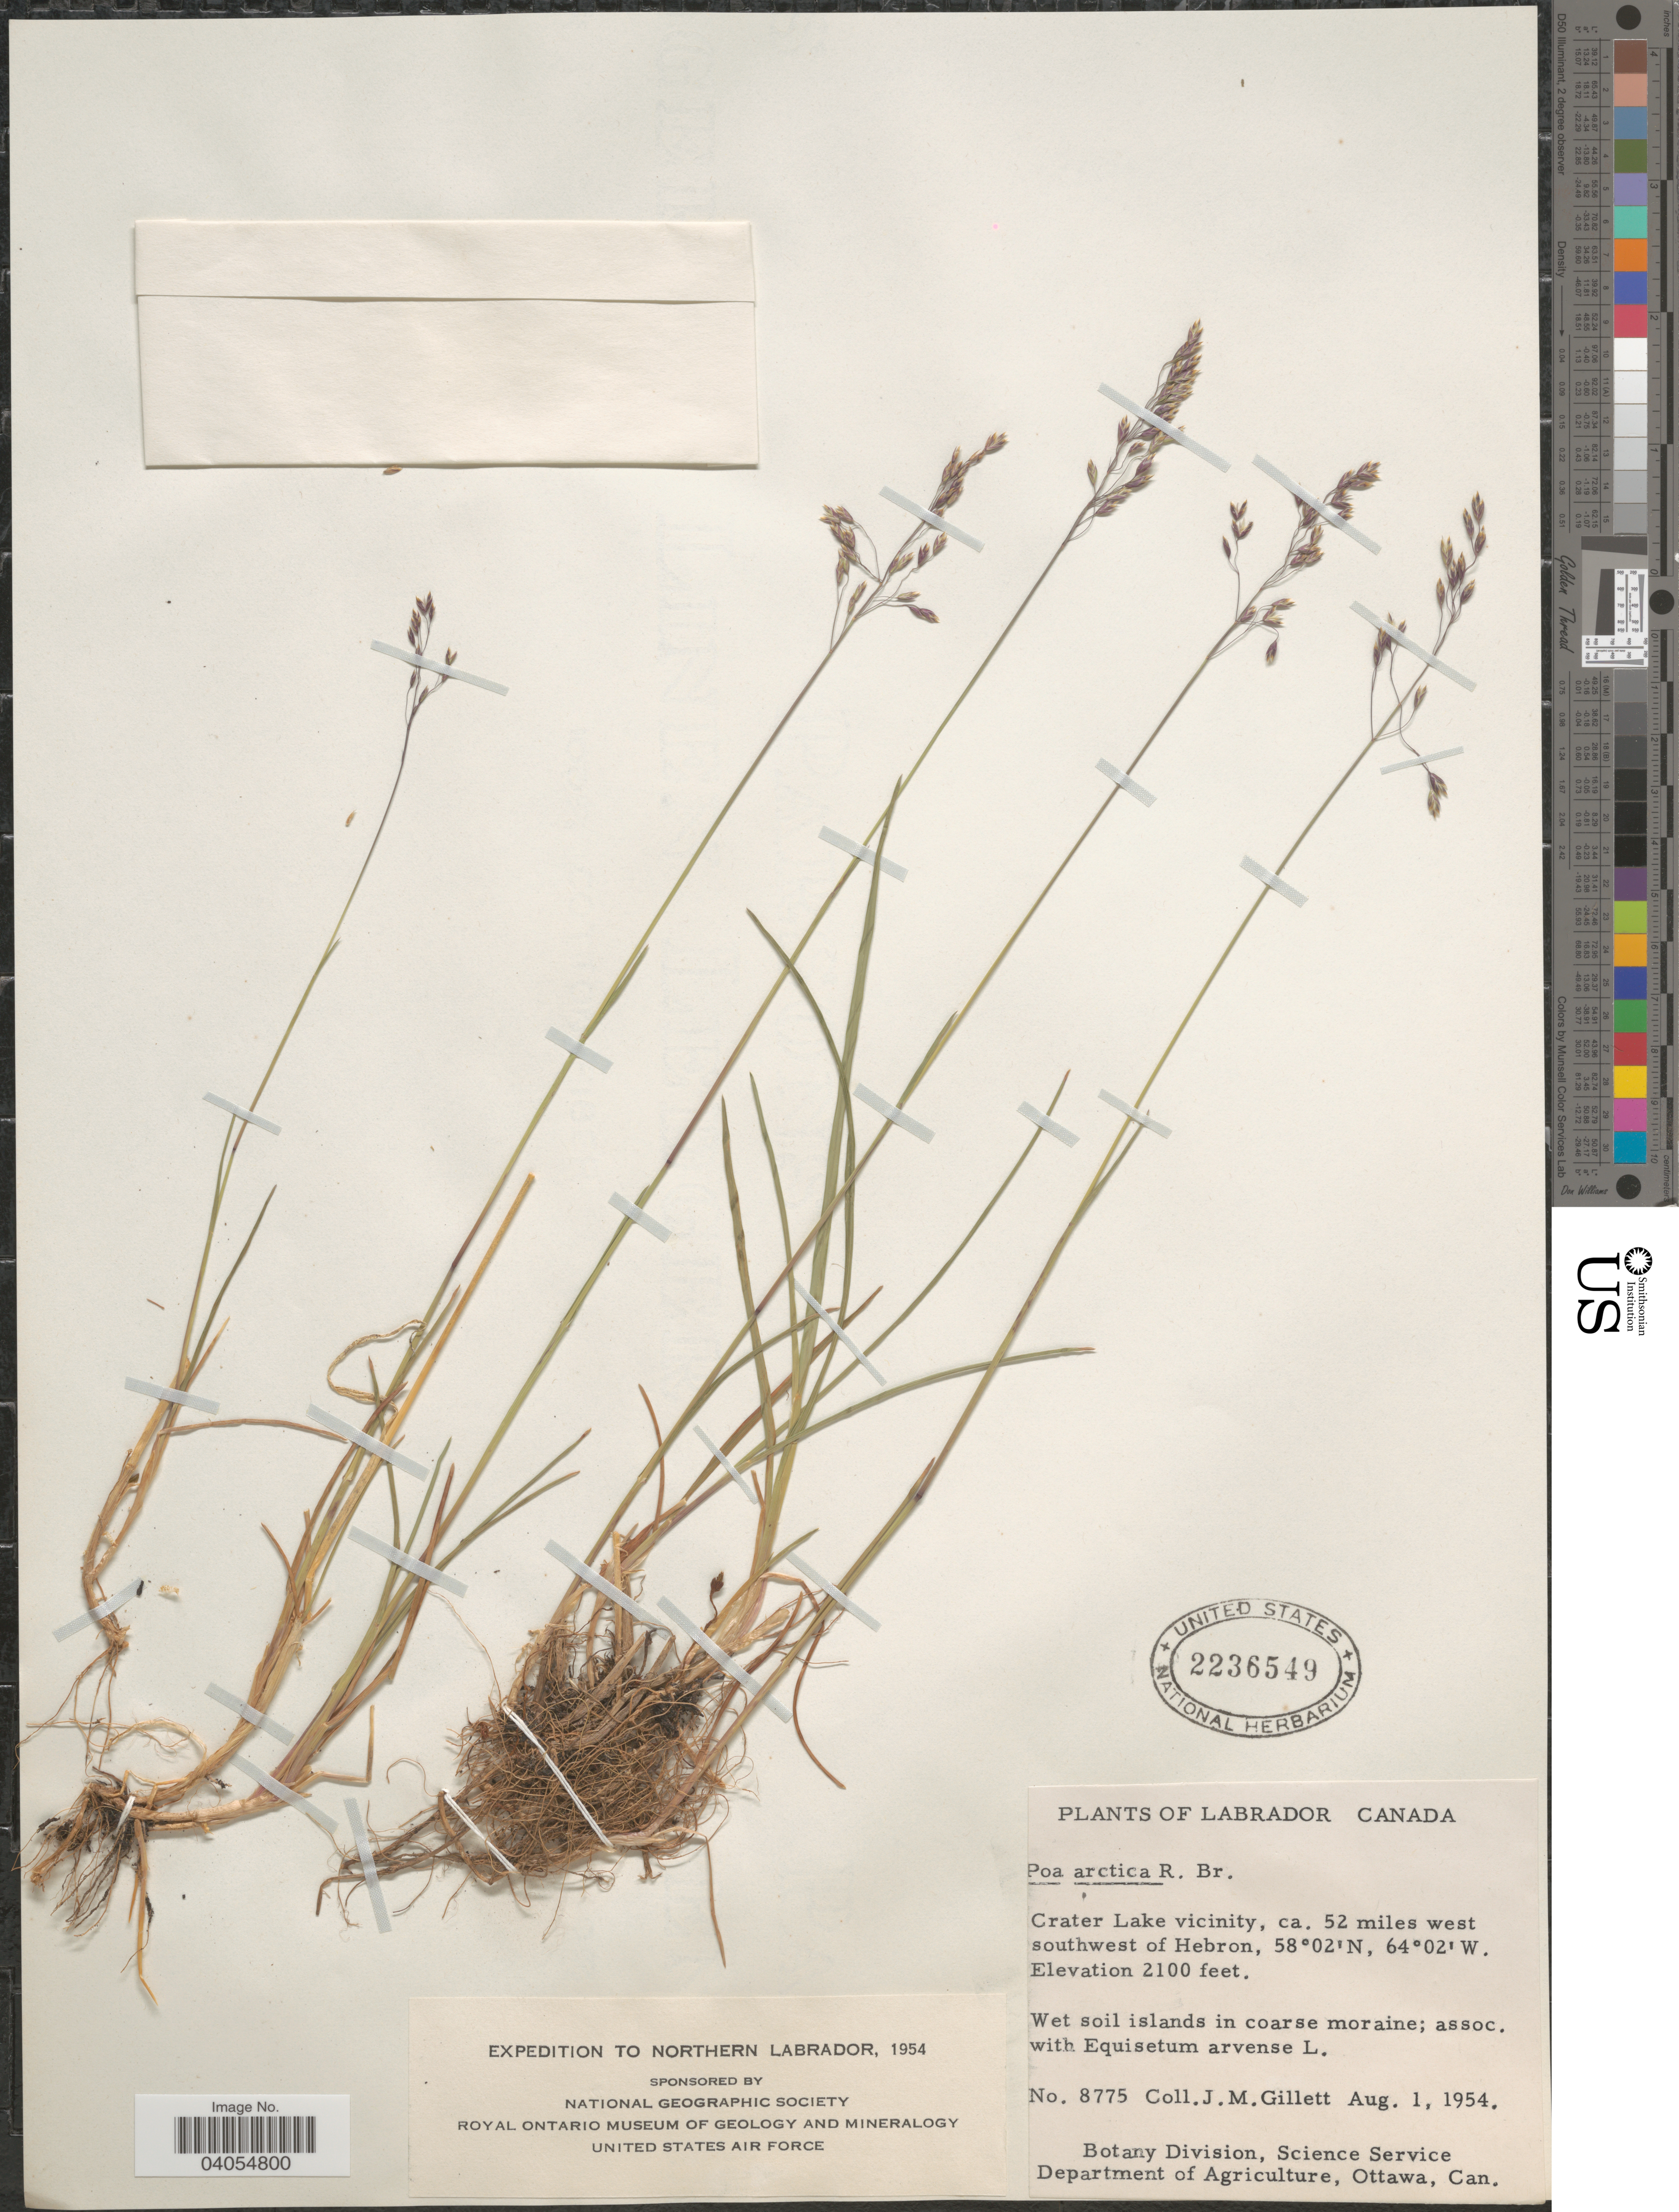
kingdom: Plantae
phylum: Tracheophyta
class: Liliopsida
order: Poales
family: Poaceae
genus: Poa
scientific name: Poa arctica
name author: R. Br.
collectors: J. M. Gillett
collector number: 8775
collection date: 1954-08-01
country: Canada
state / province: Newfoundland and Labrador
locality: Northern Labrador. Crater Lake vicinity, ca. 52 miles west southwest of Hebron.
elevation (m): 640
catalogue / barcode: US 2236549